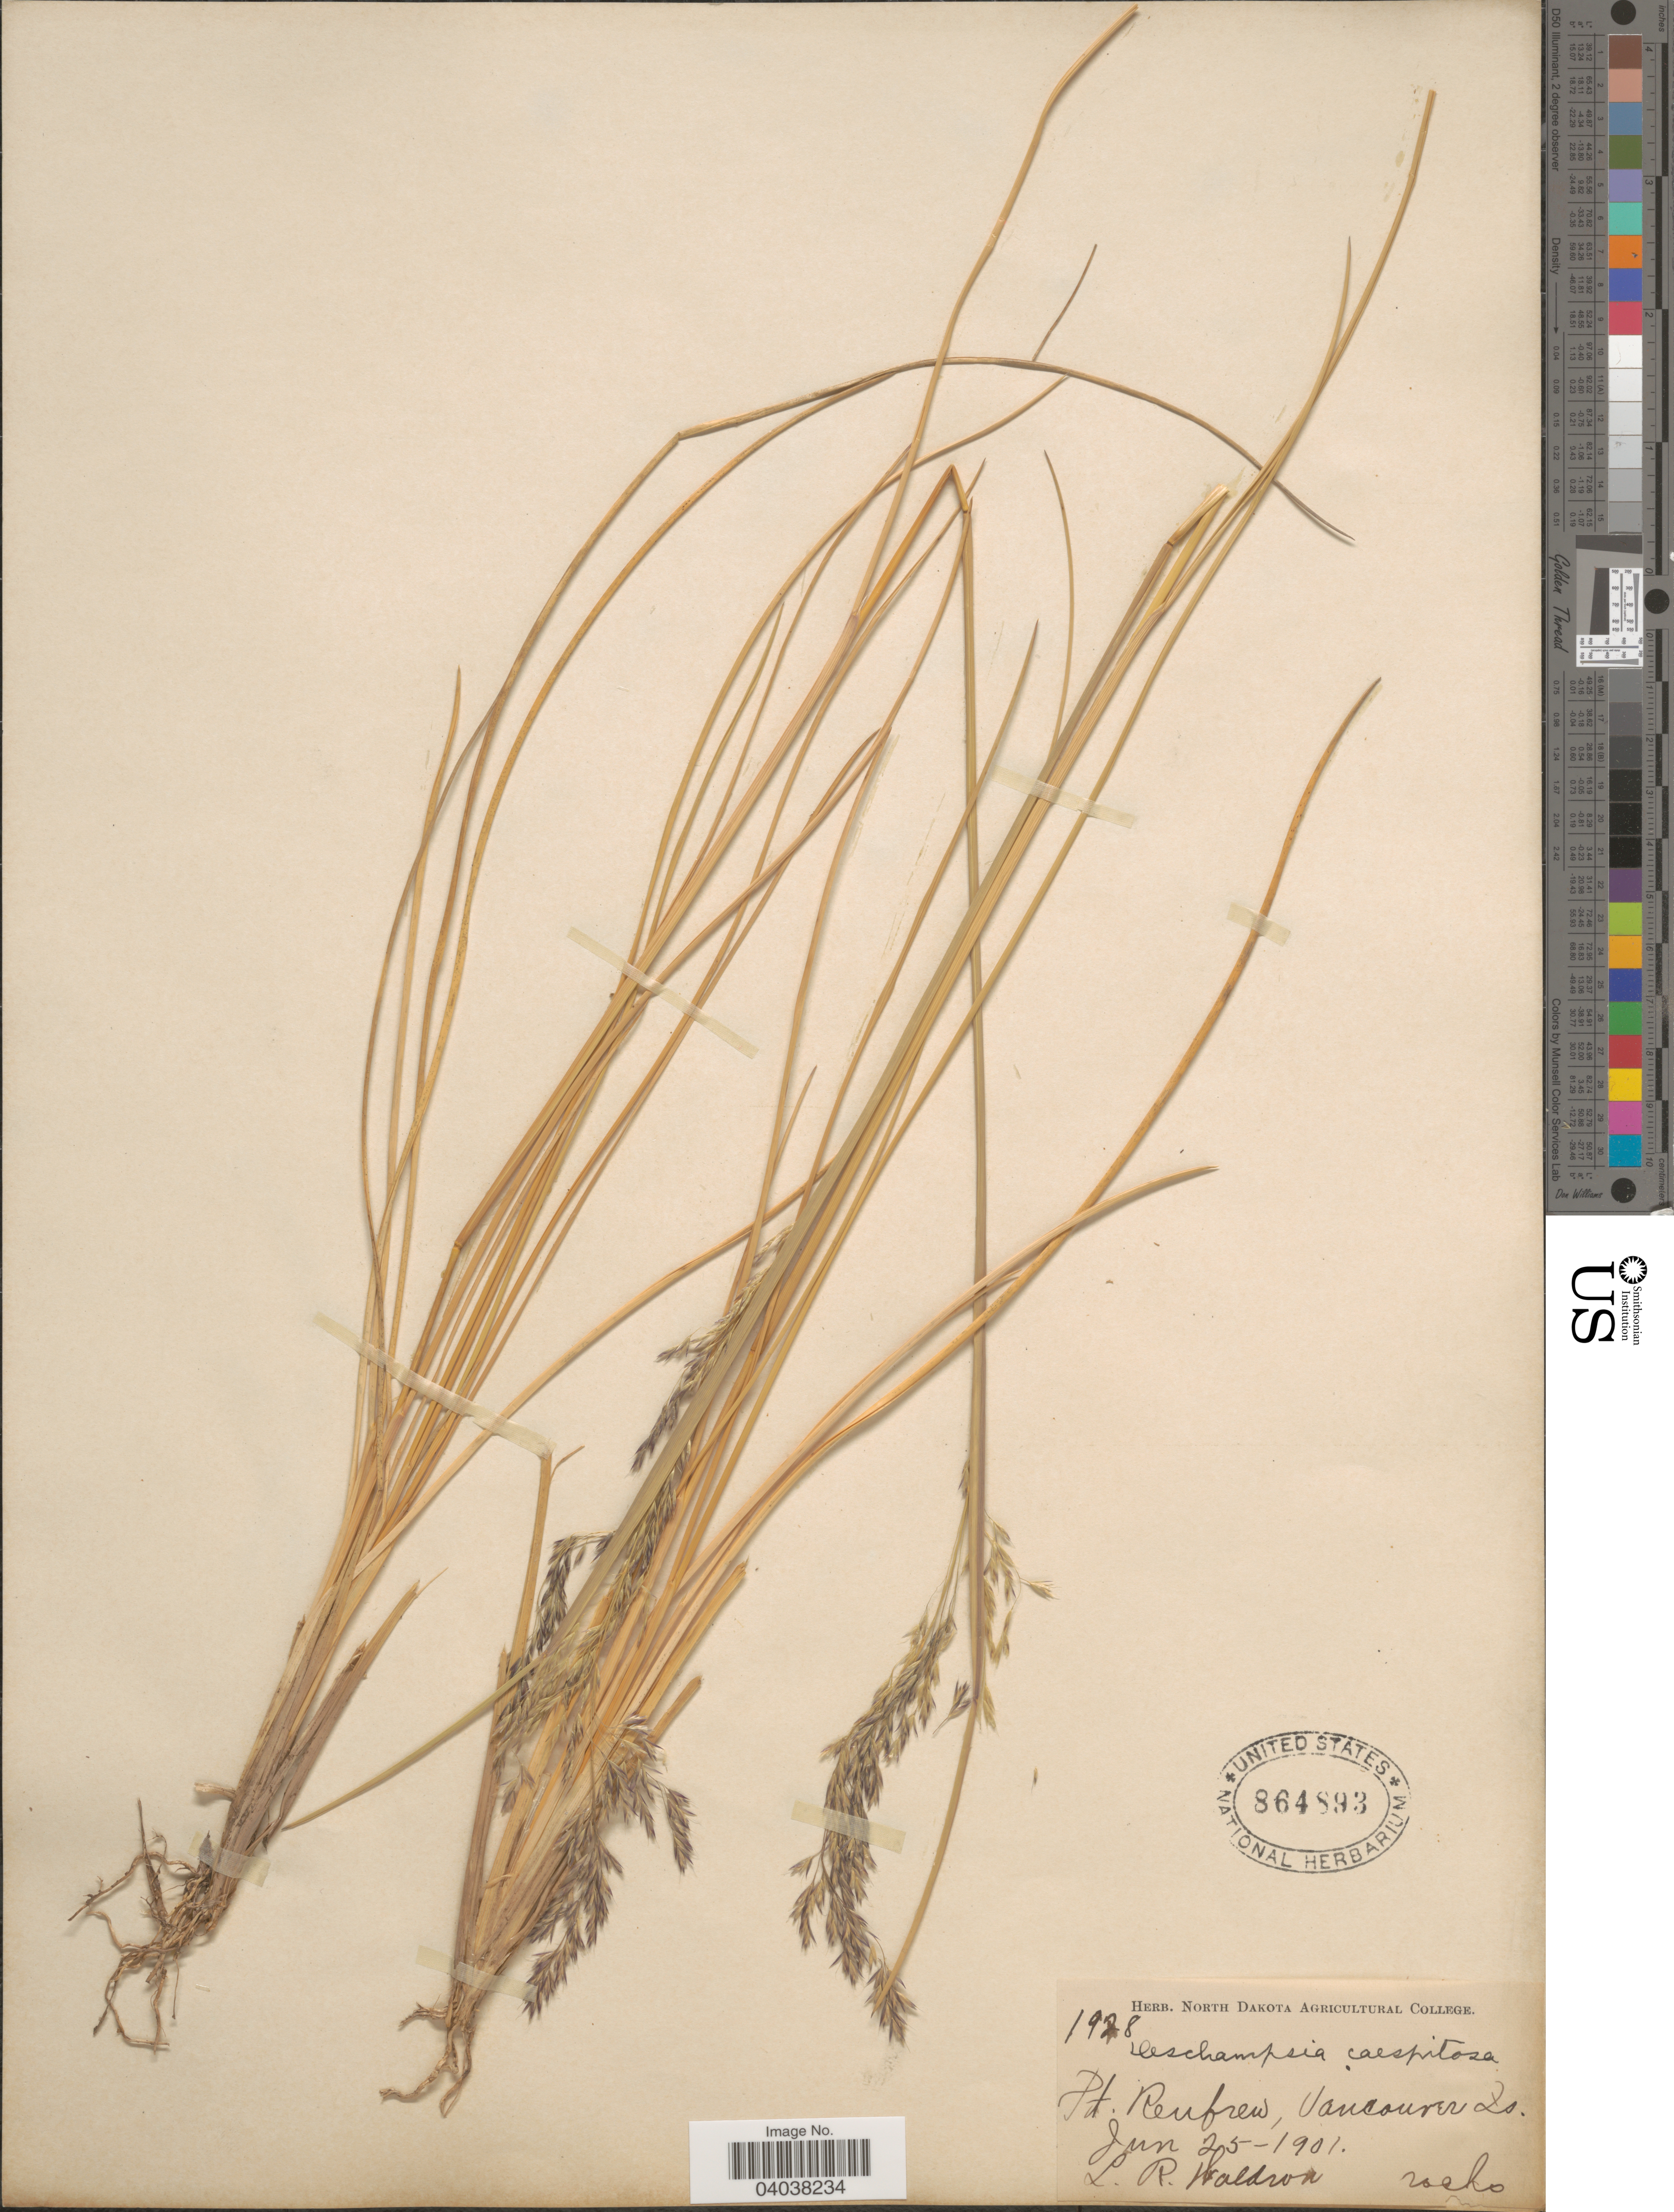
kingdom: Plantae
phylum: Tracheophyta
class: Liliopsida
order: Poales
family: Poaceae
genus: Deschampsia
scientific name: Deschampsia cespitosa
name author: (L.) P. Beauv.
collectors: L. Waldron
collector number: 1928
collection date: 1901-06-25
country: Canada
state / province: British Columbia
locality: Pt. Renfrew, Vancouver Is.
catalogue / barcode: US 864893